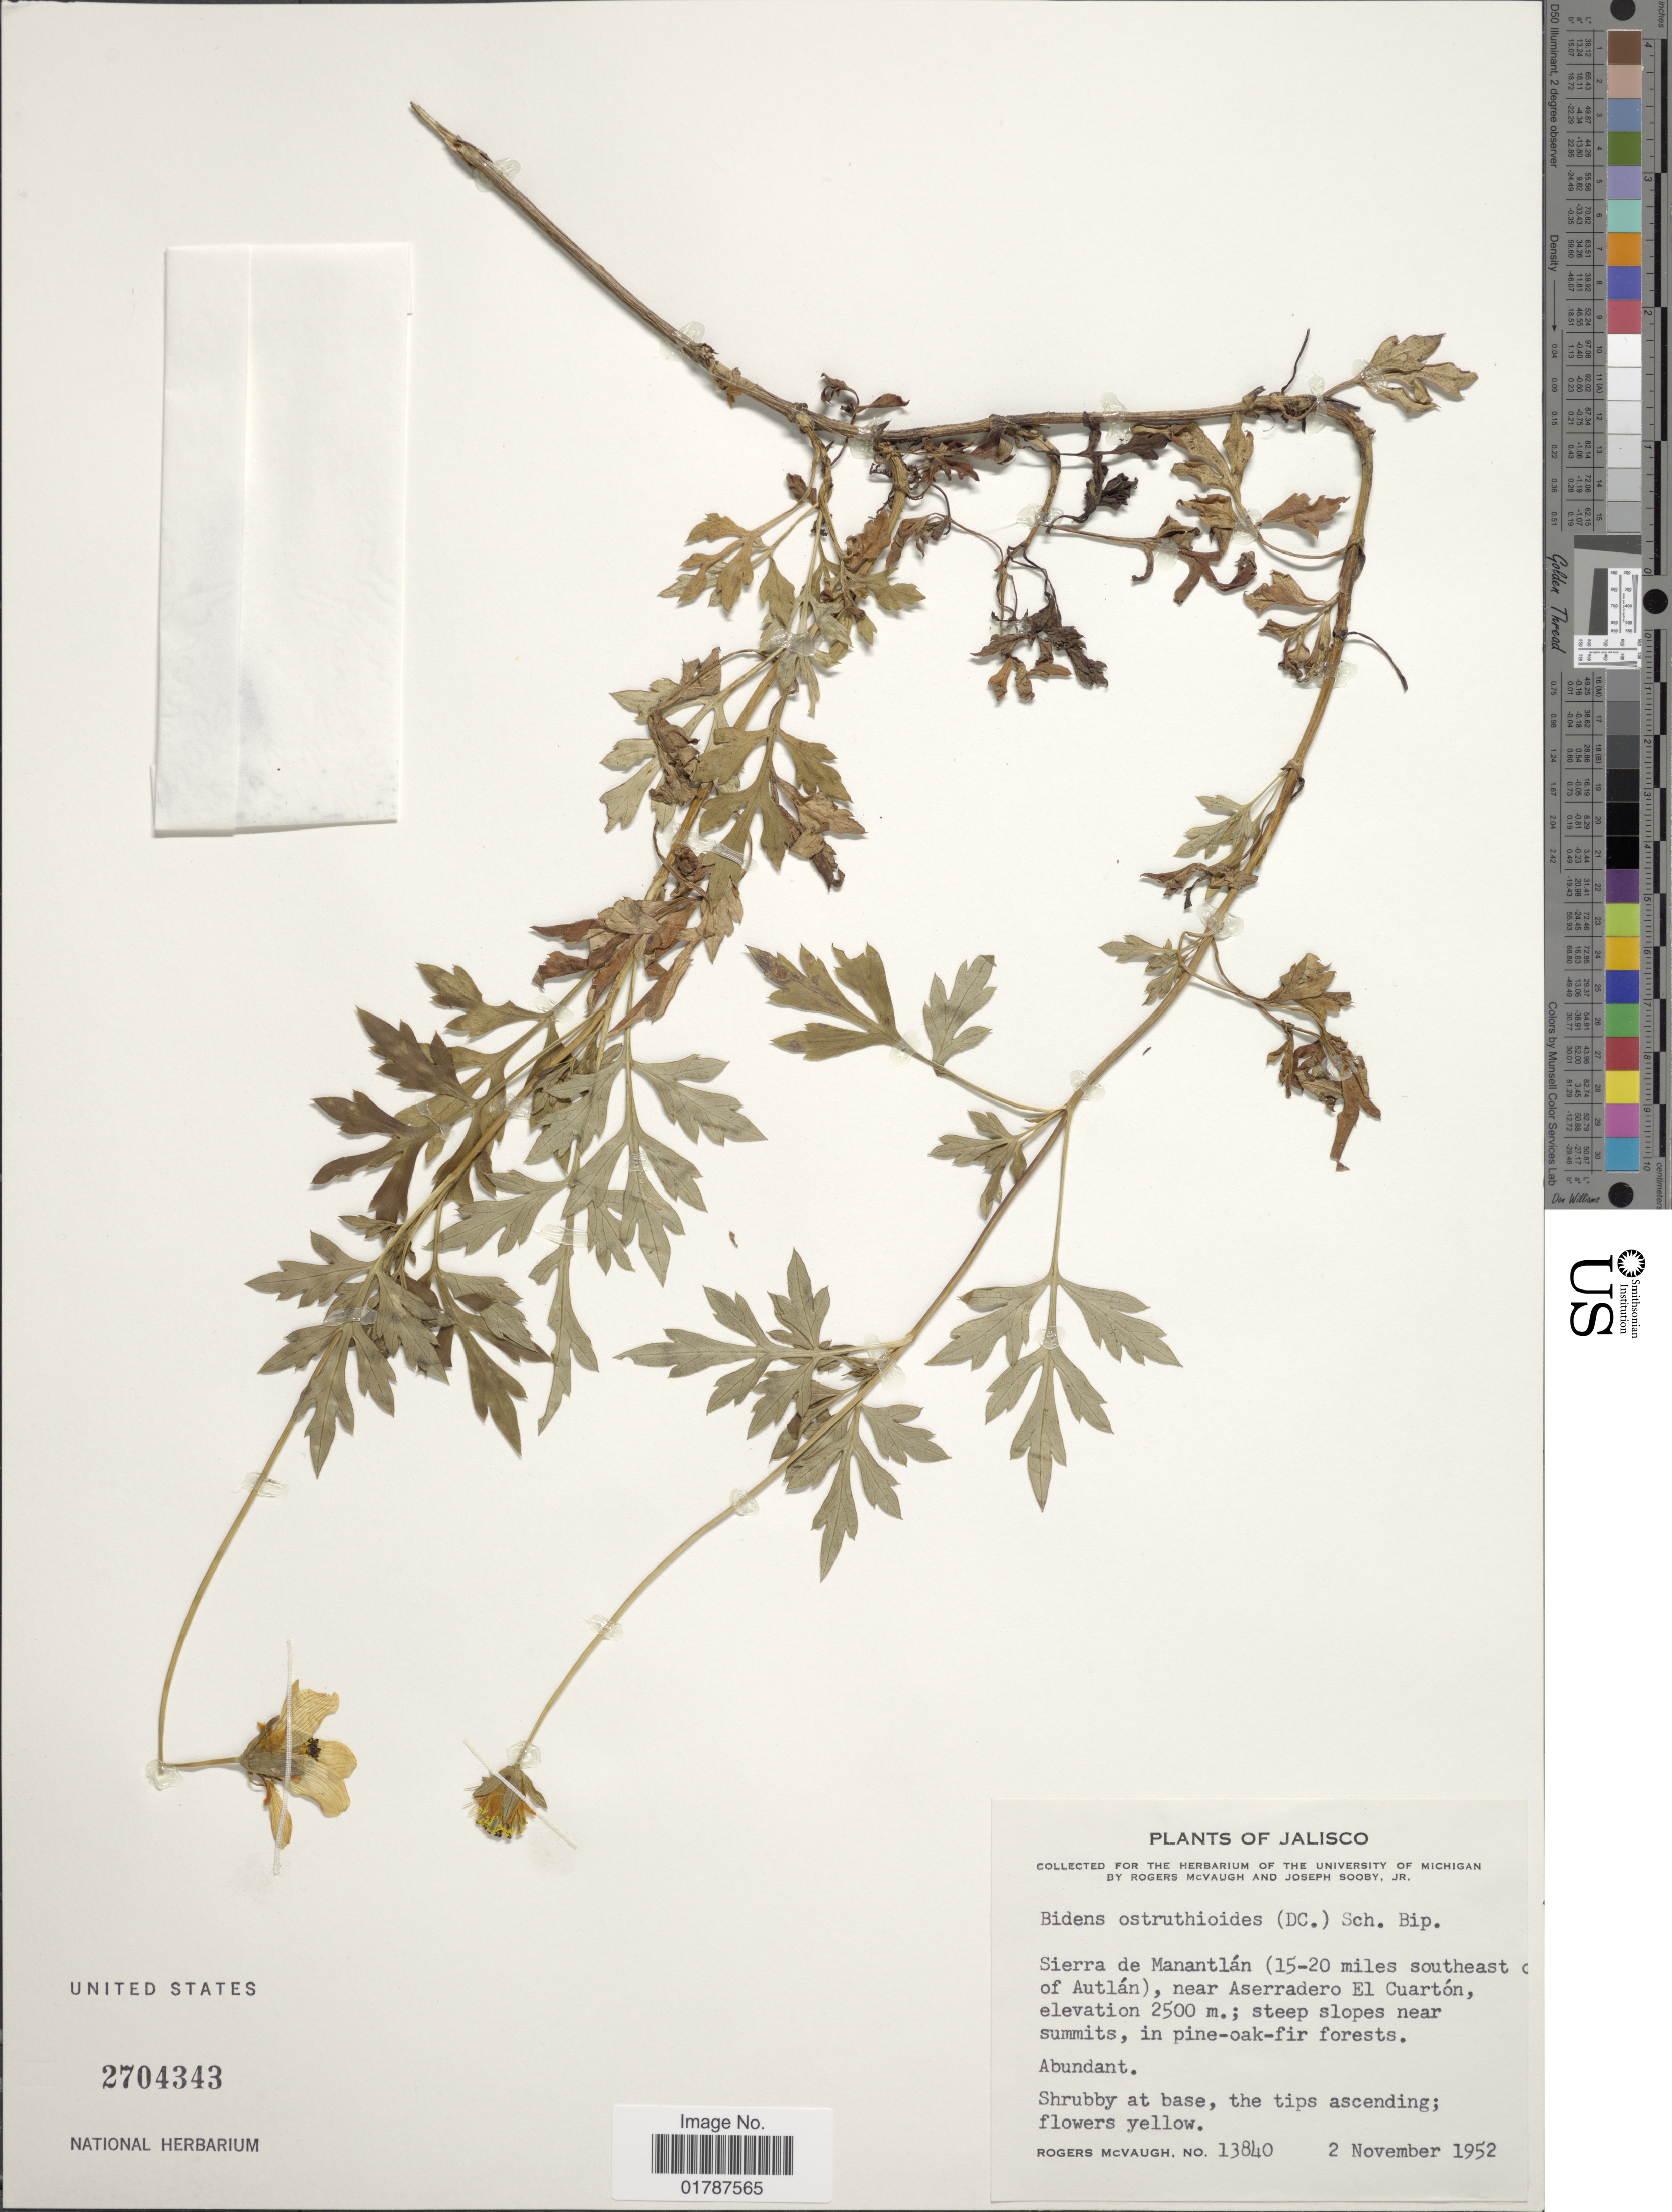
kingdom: Plantae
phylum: Tracheophyta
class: Magnoliopsida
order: Asterales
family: Asteraceae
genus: Bidens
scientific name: Bidens ostruthioides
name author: (DC.) Sch. Bip.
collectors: R. McVaugh & J. Sooby Jr.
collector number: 13840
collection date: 1952-11-02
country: Mexico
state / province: Jalisco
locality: Sierra de Manantlan (15-20 miles southeast of Autlan), near Aserradero El Cuarton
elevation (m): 2500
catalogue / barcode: US 2704343